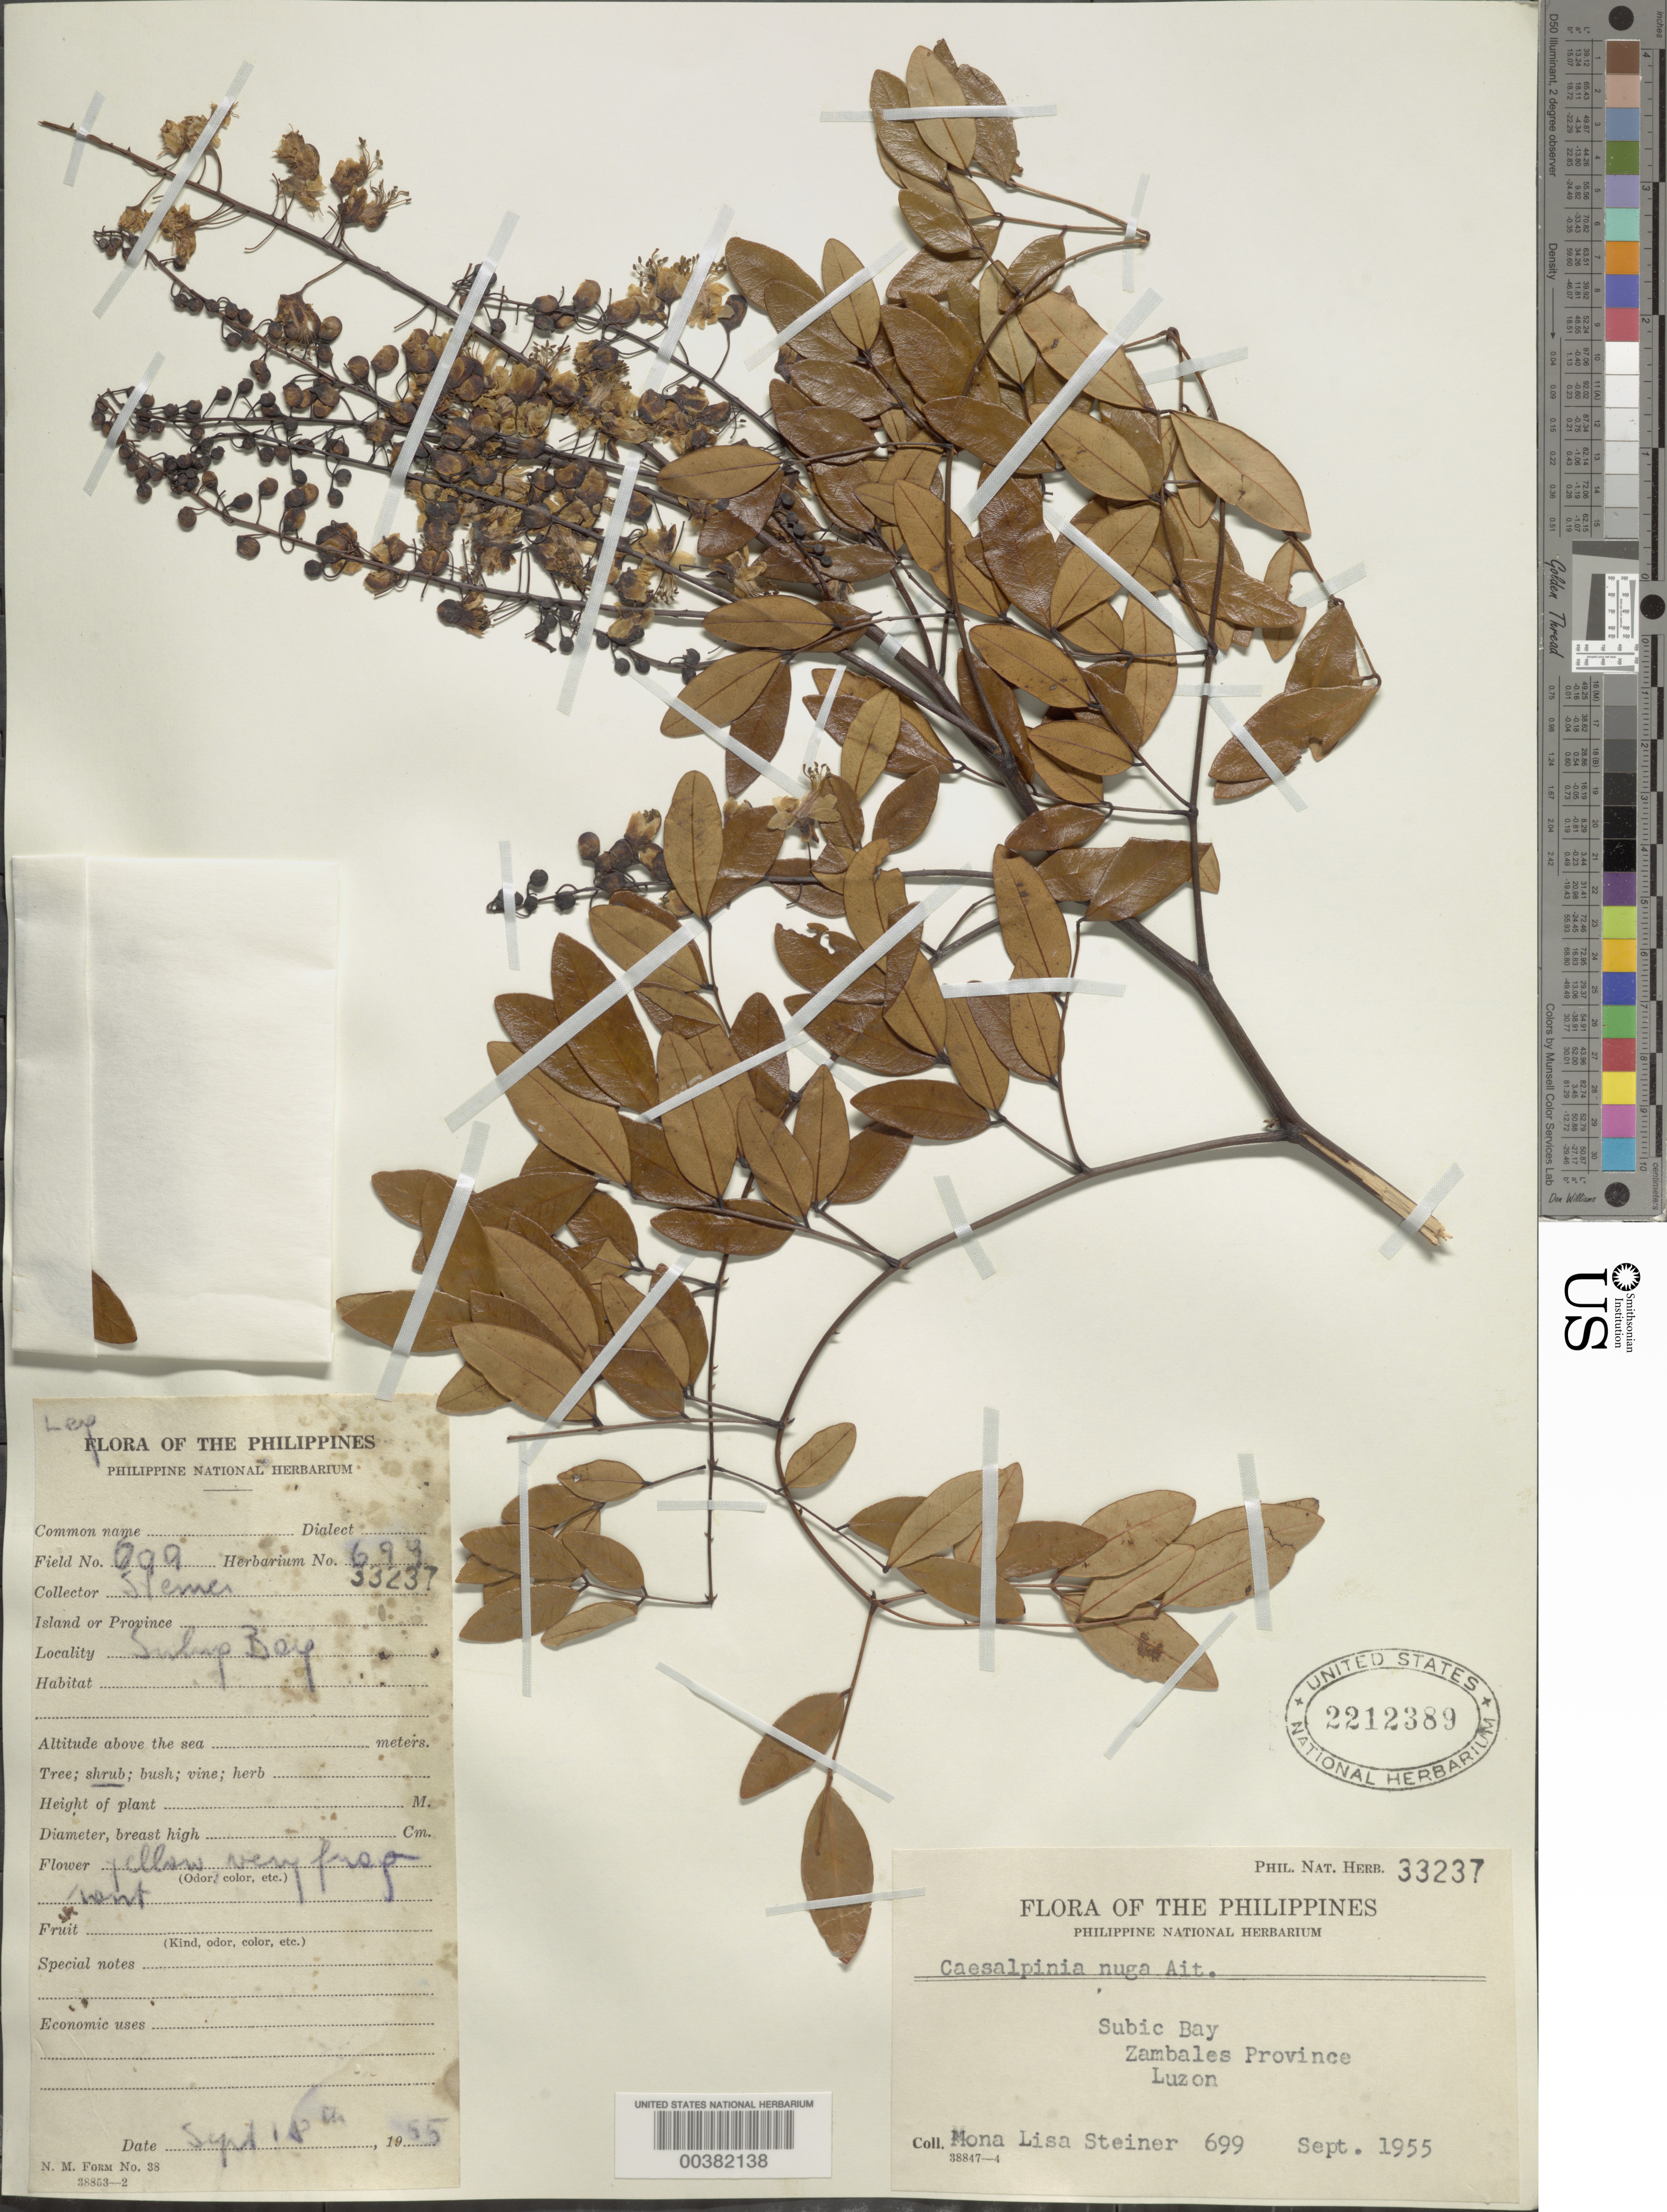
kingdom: Plantae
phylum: Tracheophyta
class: Magnoliopsida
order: Fabales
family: Fabaceae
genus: Ticanto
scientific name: Ticanto crista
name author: (L.) R. Clark & Gagnon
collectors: M. Steiner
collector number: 699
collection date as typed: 18 Sep 1955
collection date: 1955-09-18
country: Philippines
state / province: Central Luzon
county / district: Zambales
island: Luzon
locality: Subic bay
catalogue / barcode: US 2212389